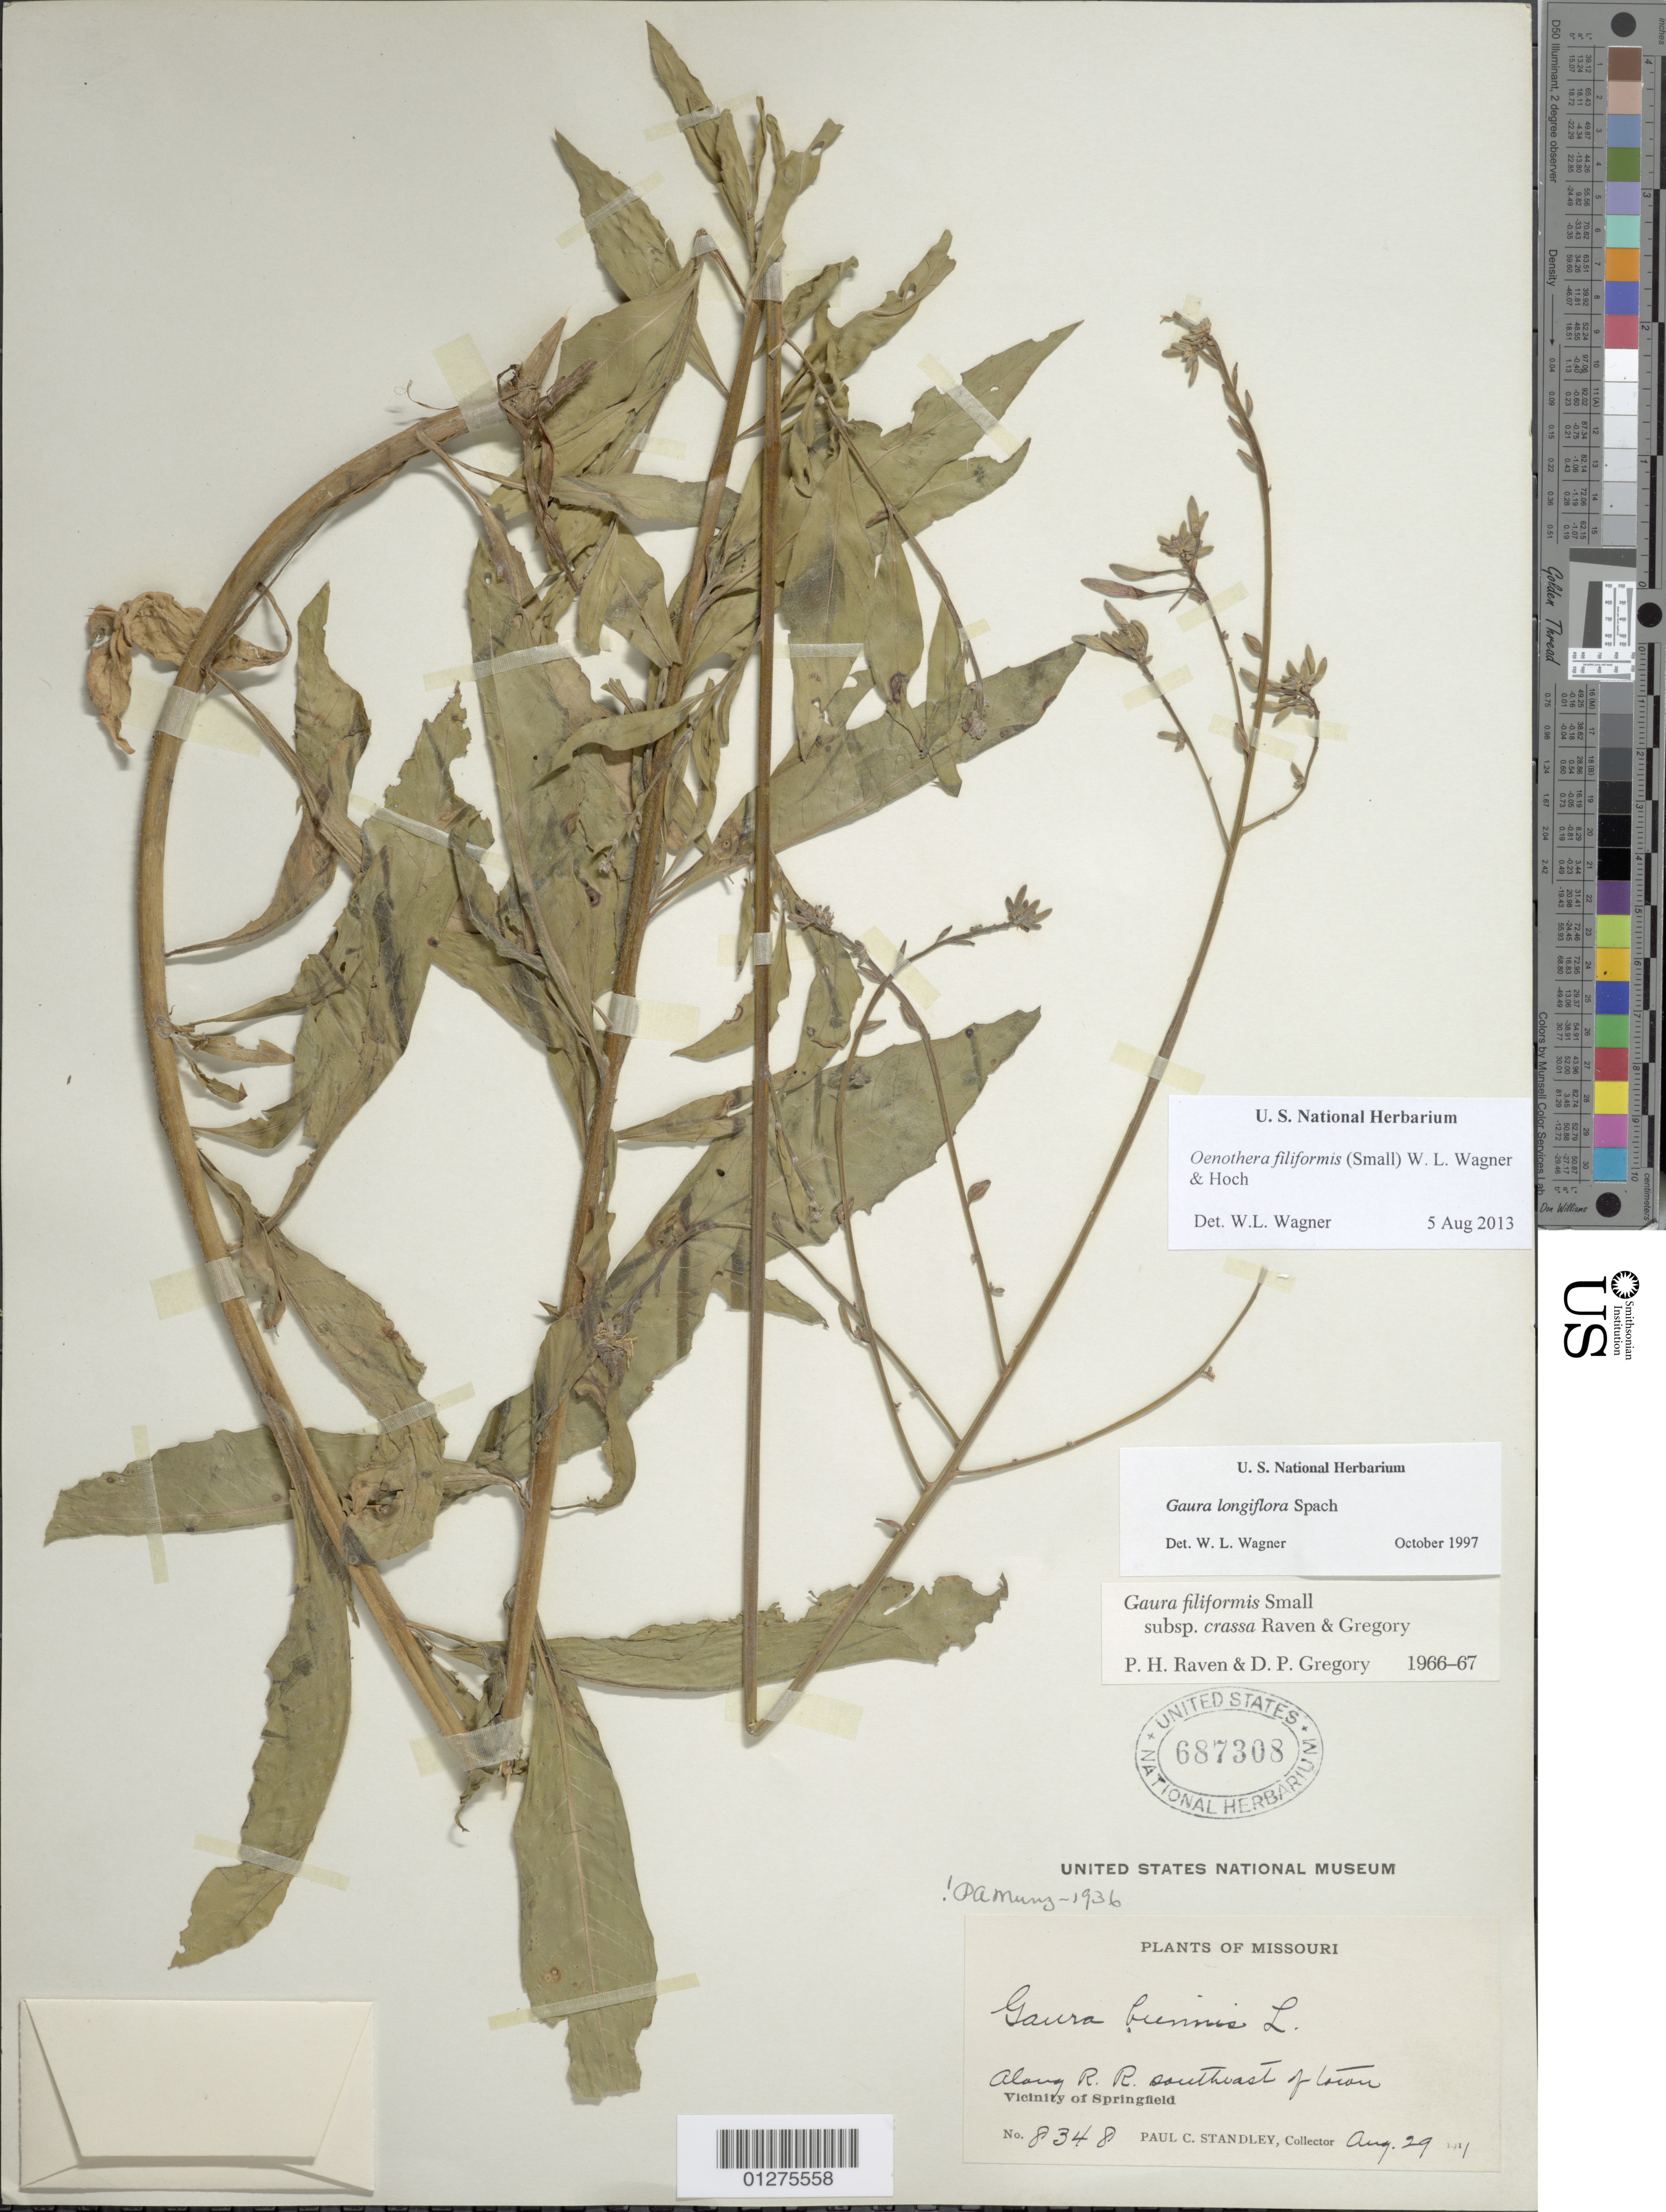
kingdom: Plantae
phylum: Tracheophyta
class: Magnoliopsida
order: Myrtales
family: Onagraceae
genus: Oenothera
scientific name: Oenothera filiformis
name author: (Small) W.L. Wagner & Hoch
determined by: Wagner, W. L., (BOT), Smithsonian Institution - National Museum of Natural History (UNITED STATES)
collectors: P. C. Standley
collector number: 8348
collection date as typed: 29 Aug 1911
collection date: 1911-08-29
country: United States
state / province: Missouri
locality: Vicinity of Springfield, SE of town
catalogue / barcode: US 687308